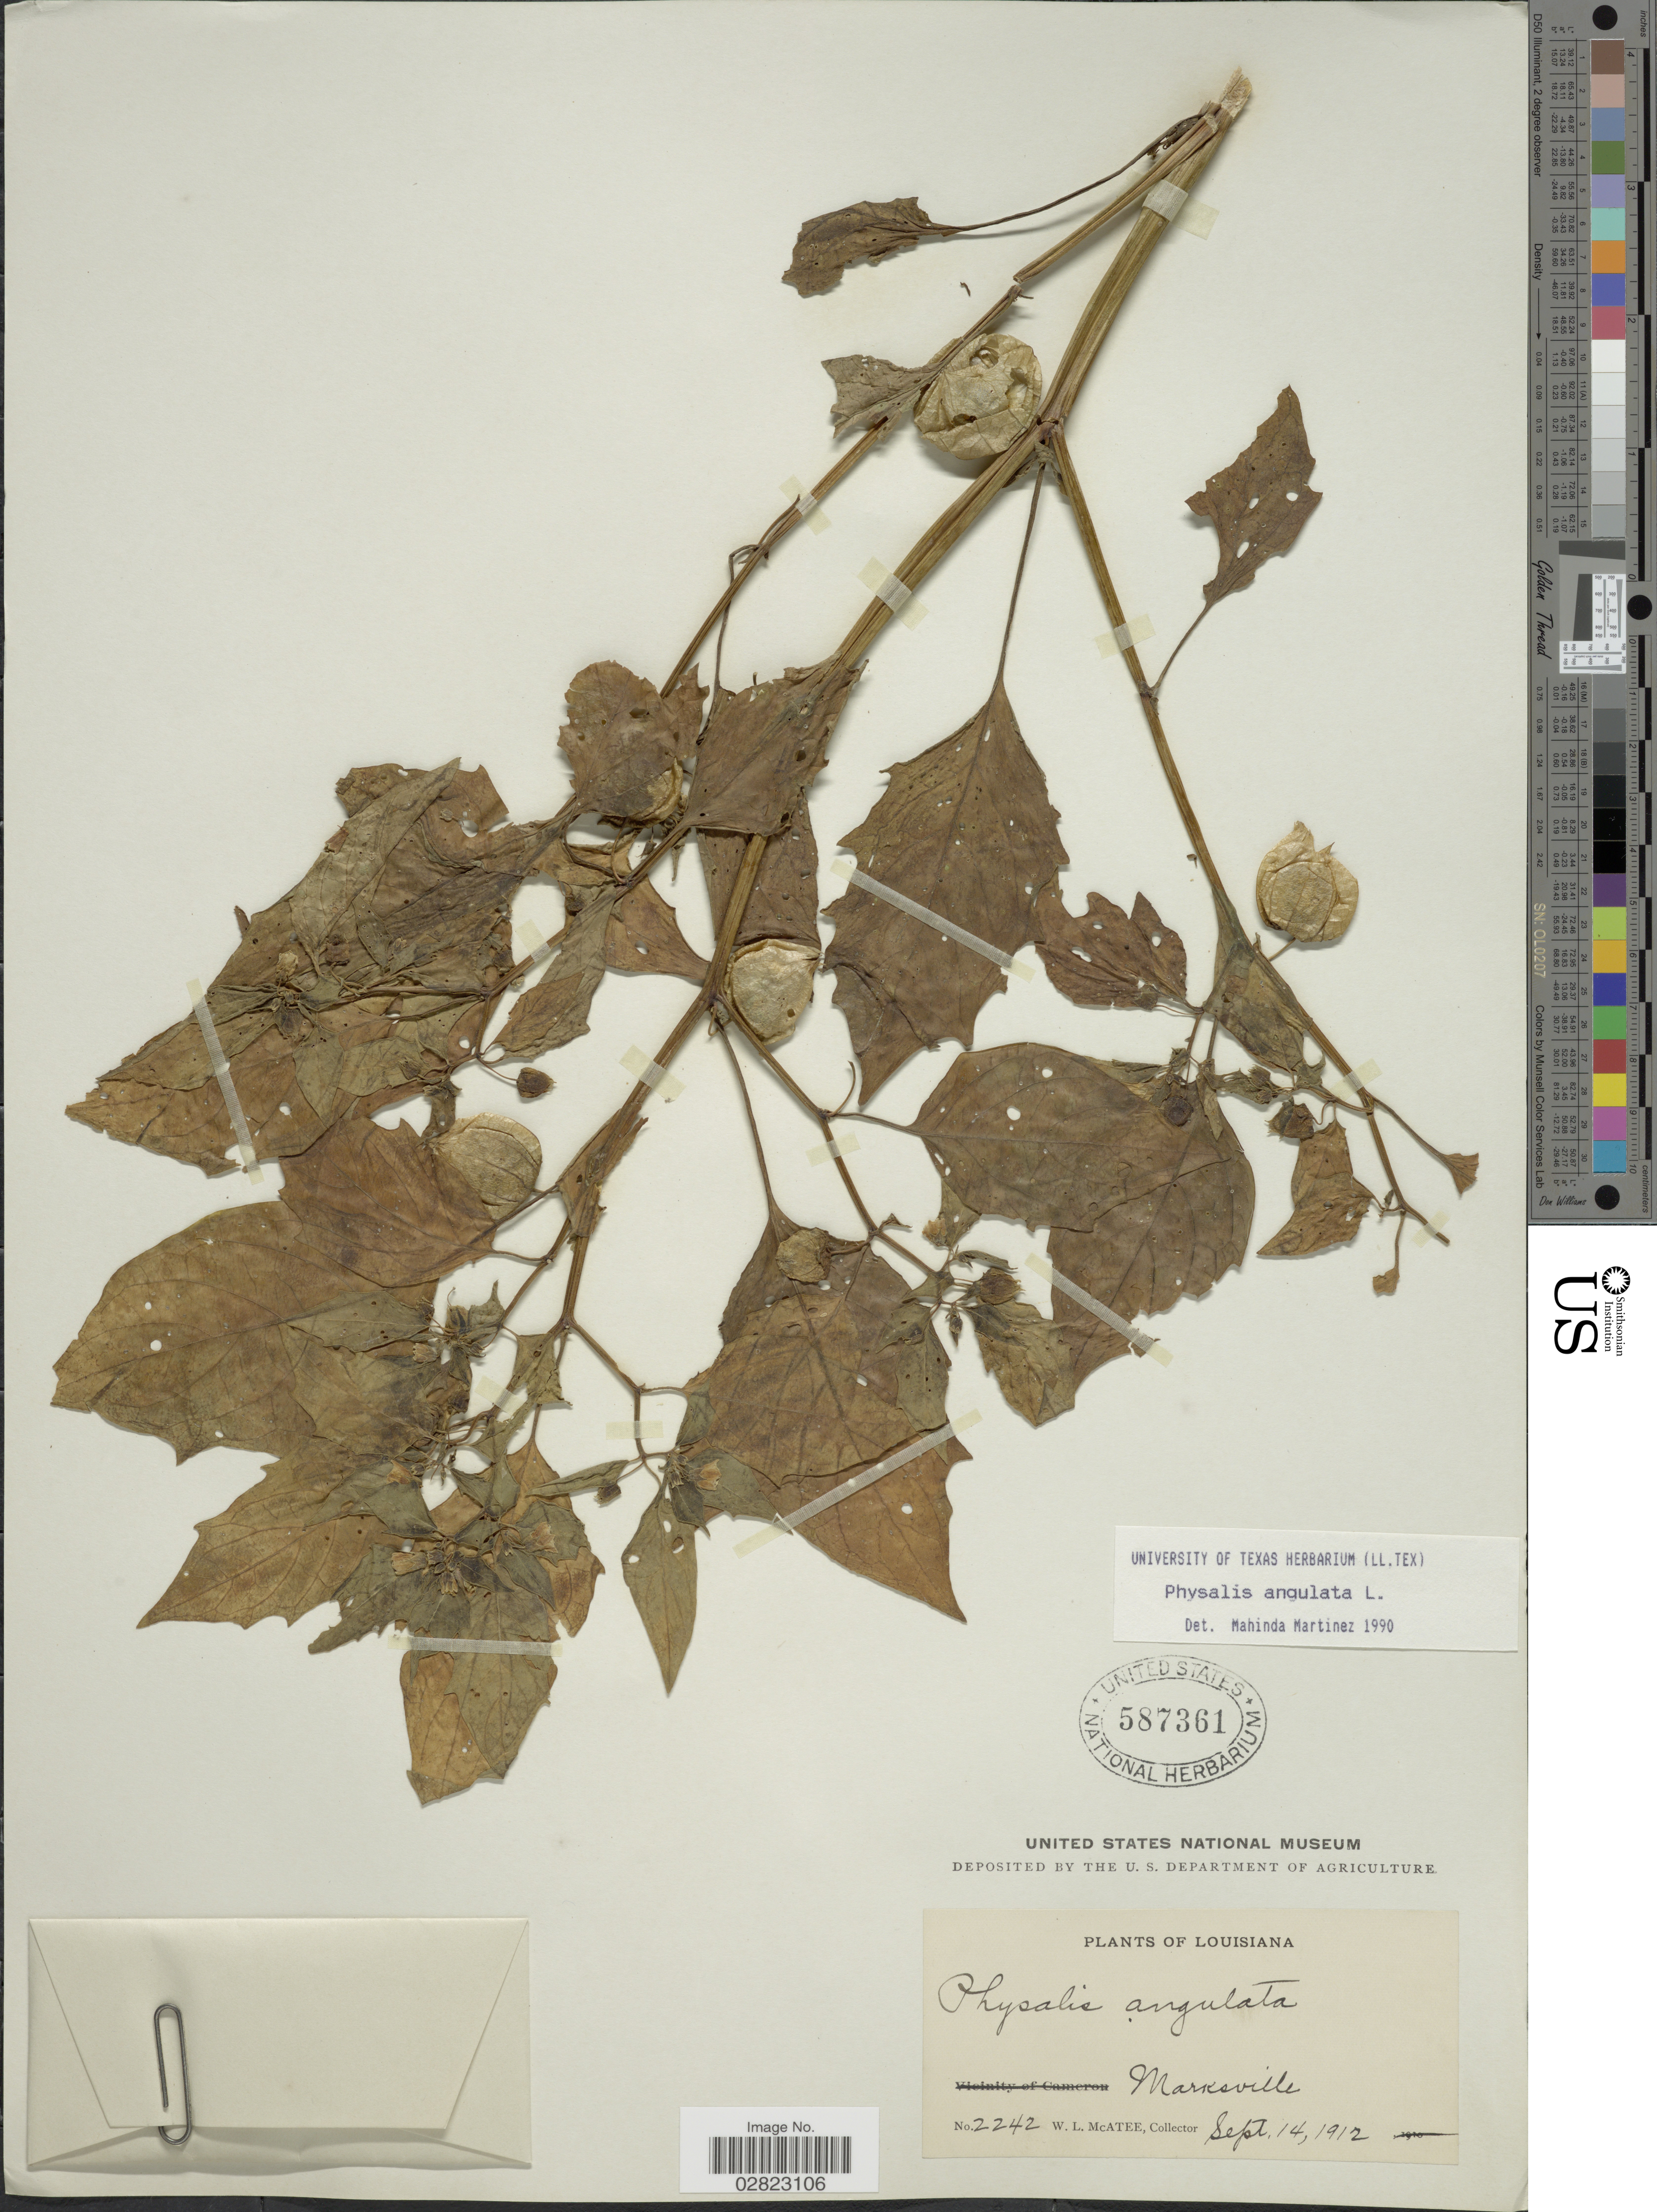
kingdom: Plantae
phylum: Tracheophyta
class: Magnoliopsida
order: Solanales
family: Solanaceae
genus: Physalis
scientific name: Physalis angulata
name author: L.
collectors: W. McAtee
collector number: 2242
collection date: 1912-09-14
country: United States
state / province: Louisiana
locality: Marksville.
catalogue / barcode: US 587361